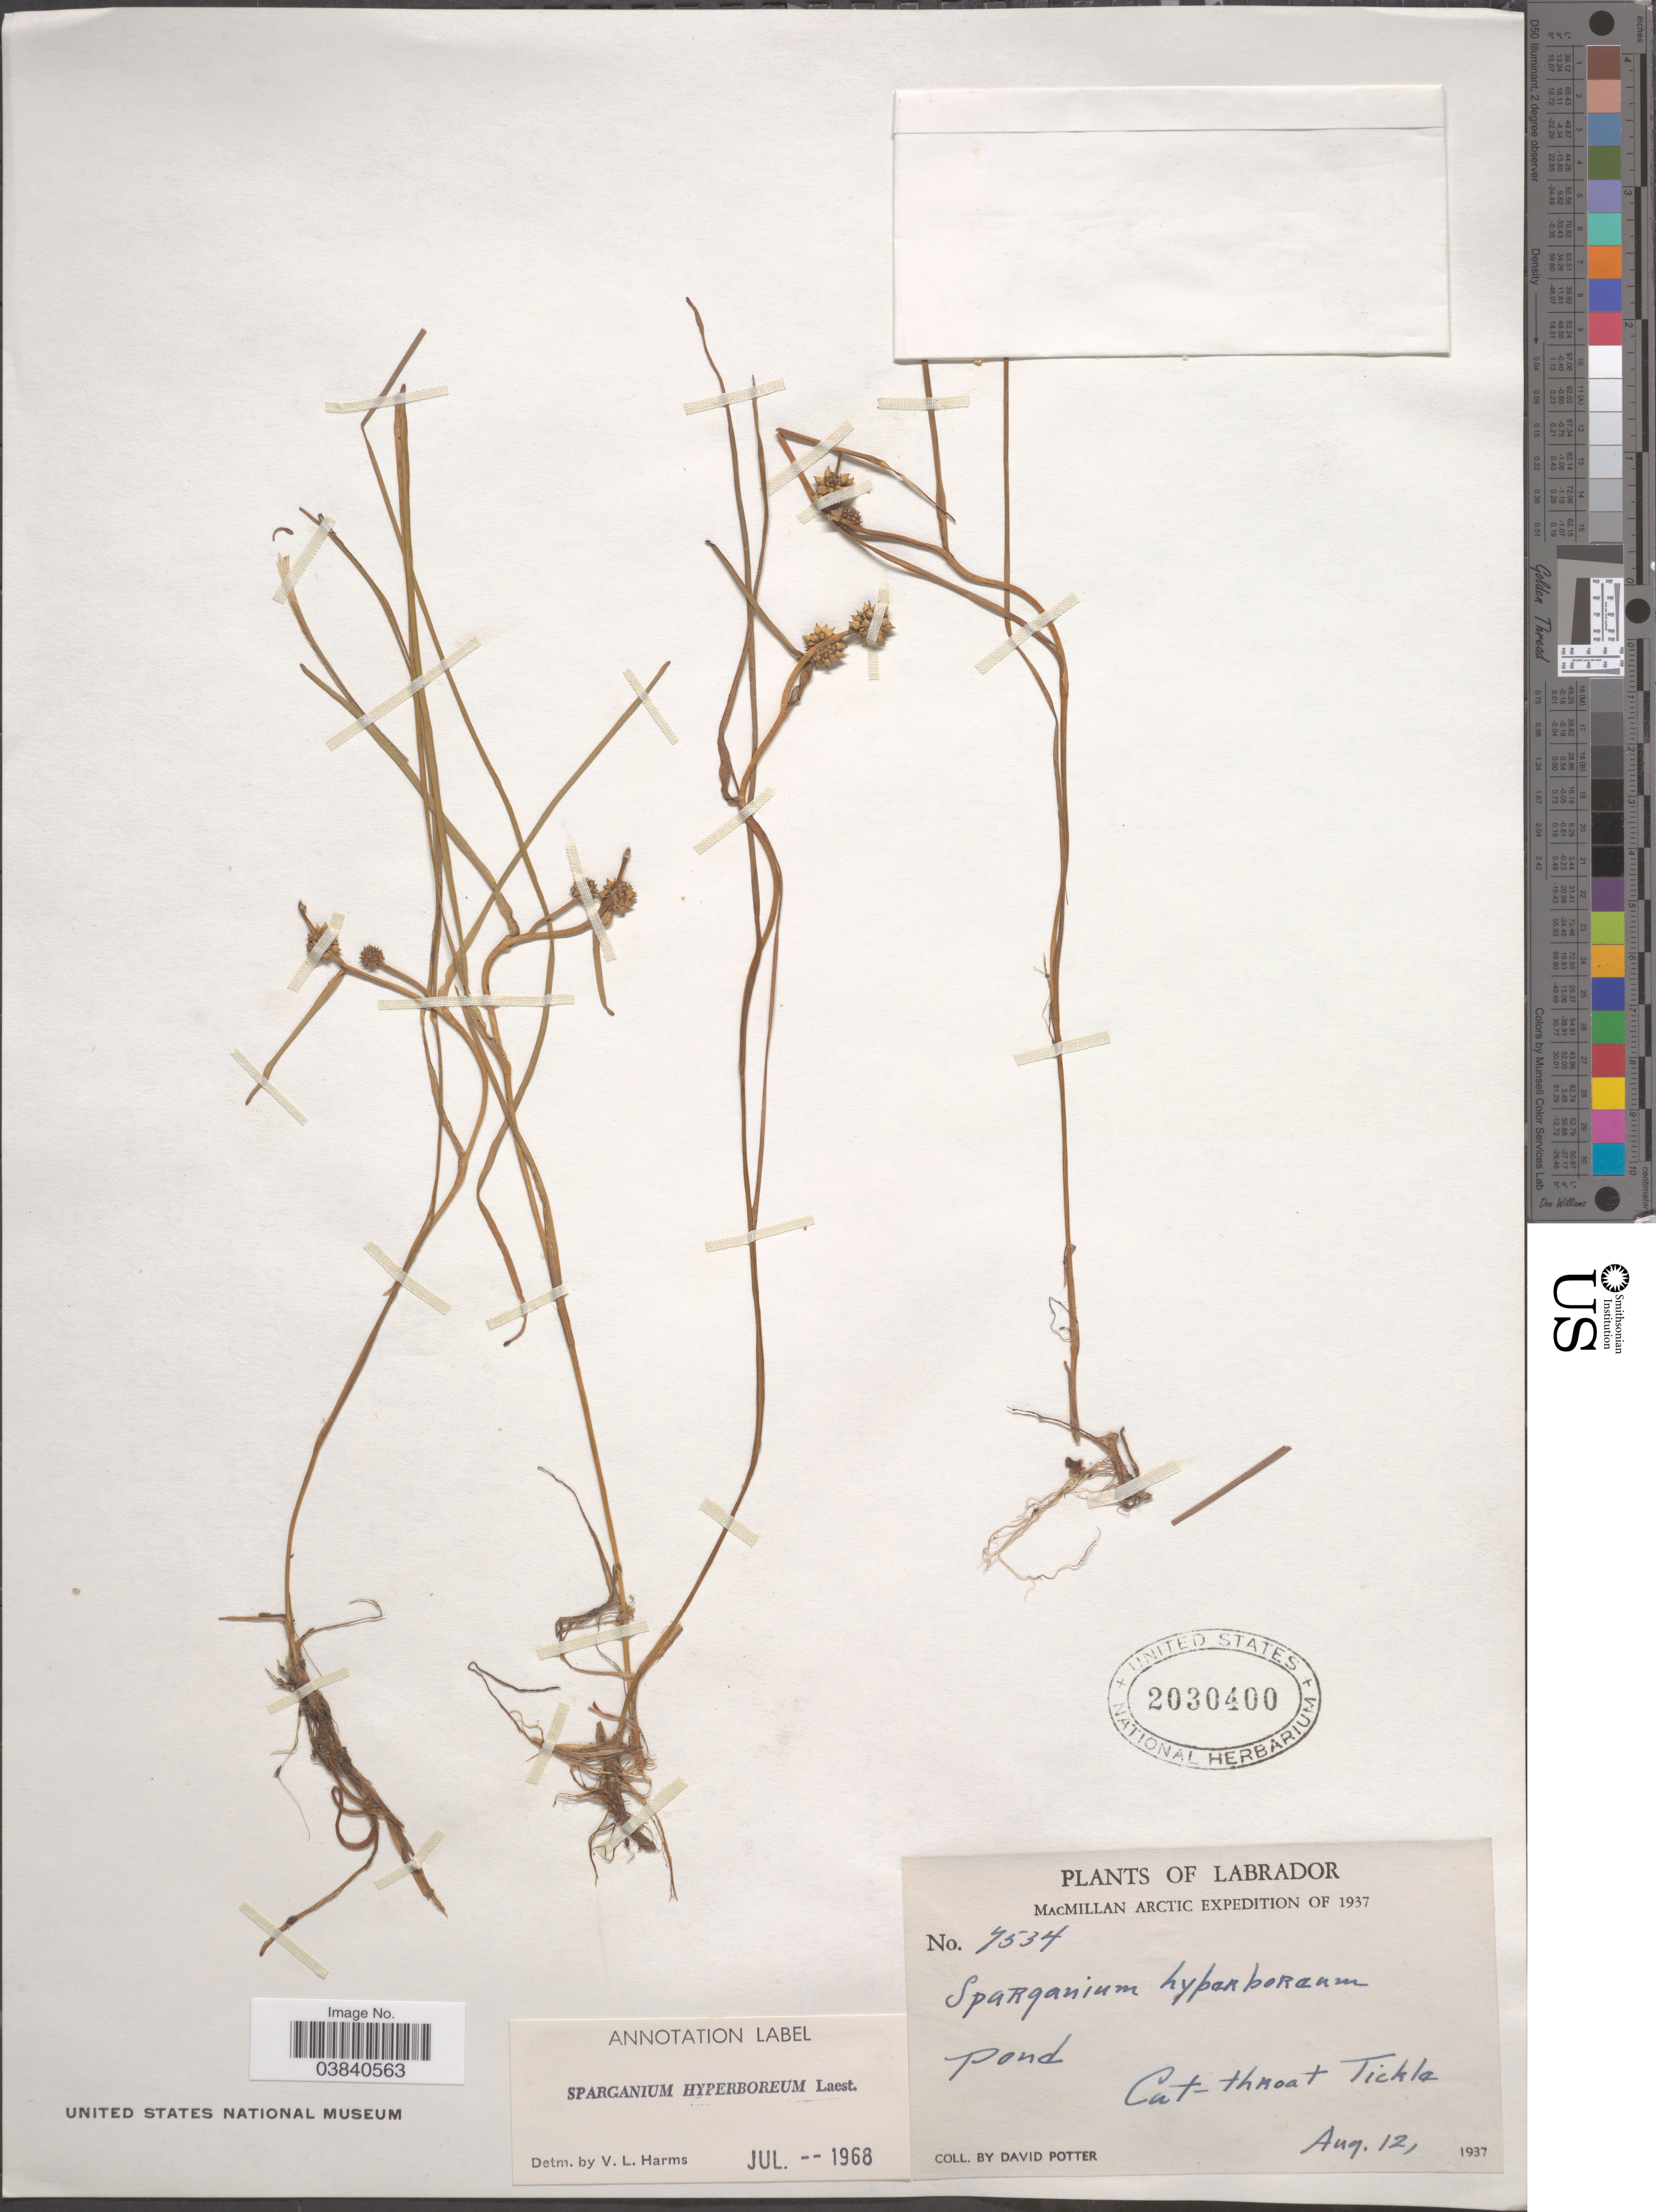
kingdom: Plantae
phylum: Tracheophyta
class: Liliopsida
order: Poales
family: Typhaceae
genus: Sparganium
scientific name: Sparganium hyperboreum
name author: Beurl. ex Laest.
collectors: D. Potter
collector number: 7534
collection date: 1937-08-12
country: Canada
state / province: Newfoundland and Labrador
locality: Labrador. MacMillan Arctic. Pond. Cut-throat Tickle.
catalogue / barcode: US 2030400